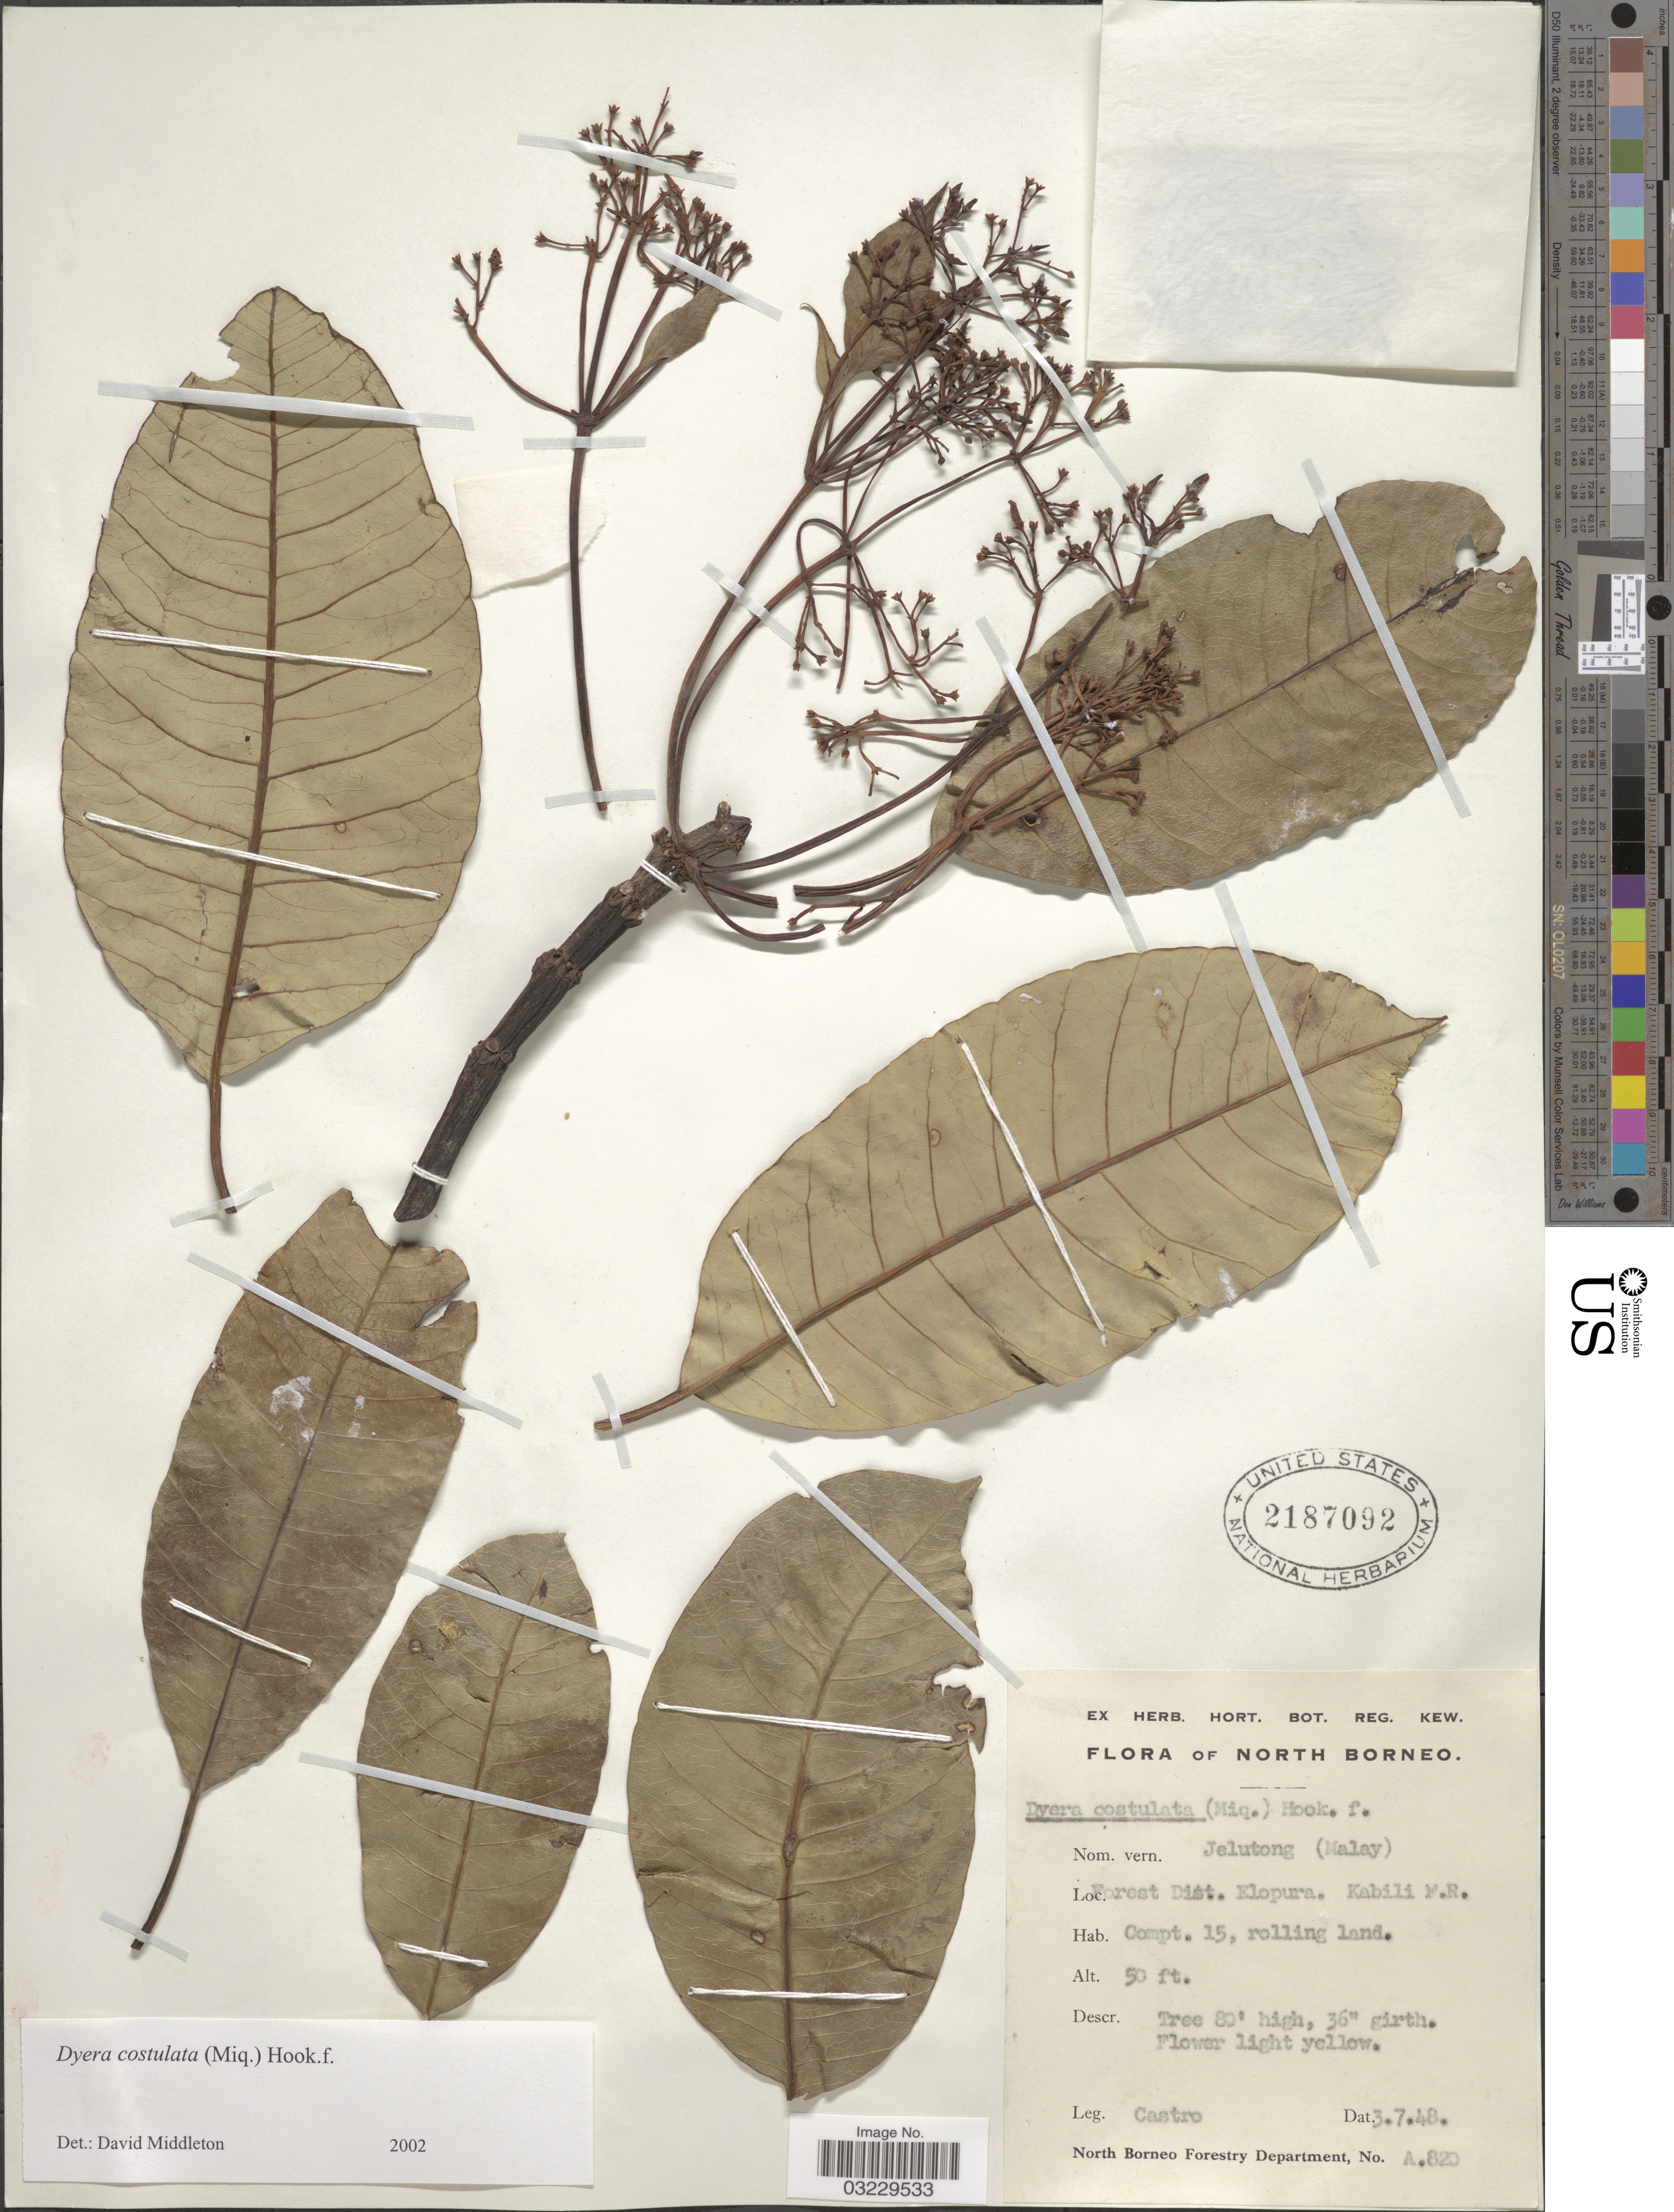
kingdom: Plantae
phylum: Tracheophyta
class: Magnoliopsida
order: Gentianales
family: Apocynaceae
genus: Dyera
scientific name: Dyera costulata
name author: (Miq.) Hook. f.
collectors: -. Castro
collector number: A820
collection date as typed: Transcribed d/m/y: 3/7/48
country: Malaysia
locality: North Borneo, Forest Dist. Elopura. Kabili F.R. Compt. 15, rolling land.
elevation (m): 15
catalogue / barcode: US 2187092